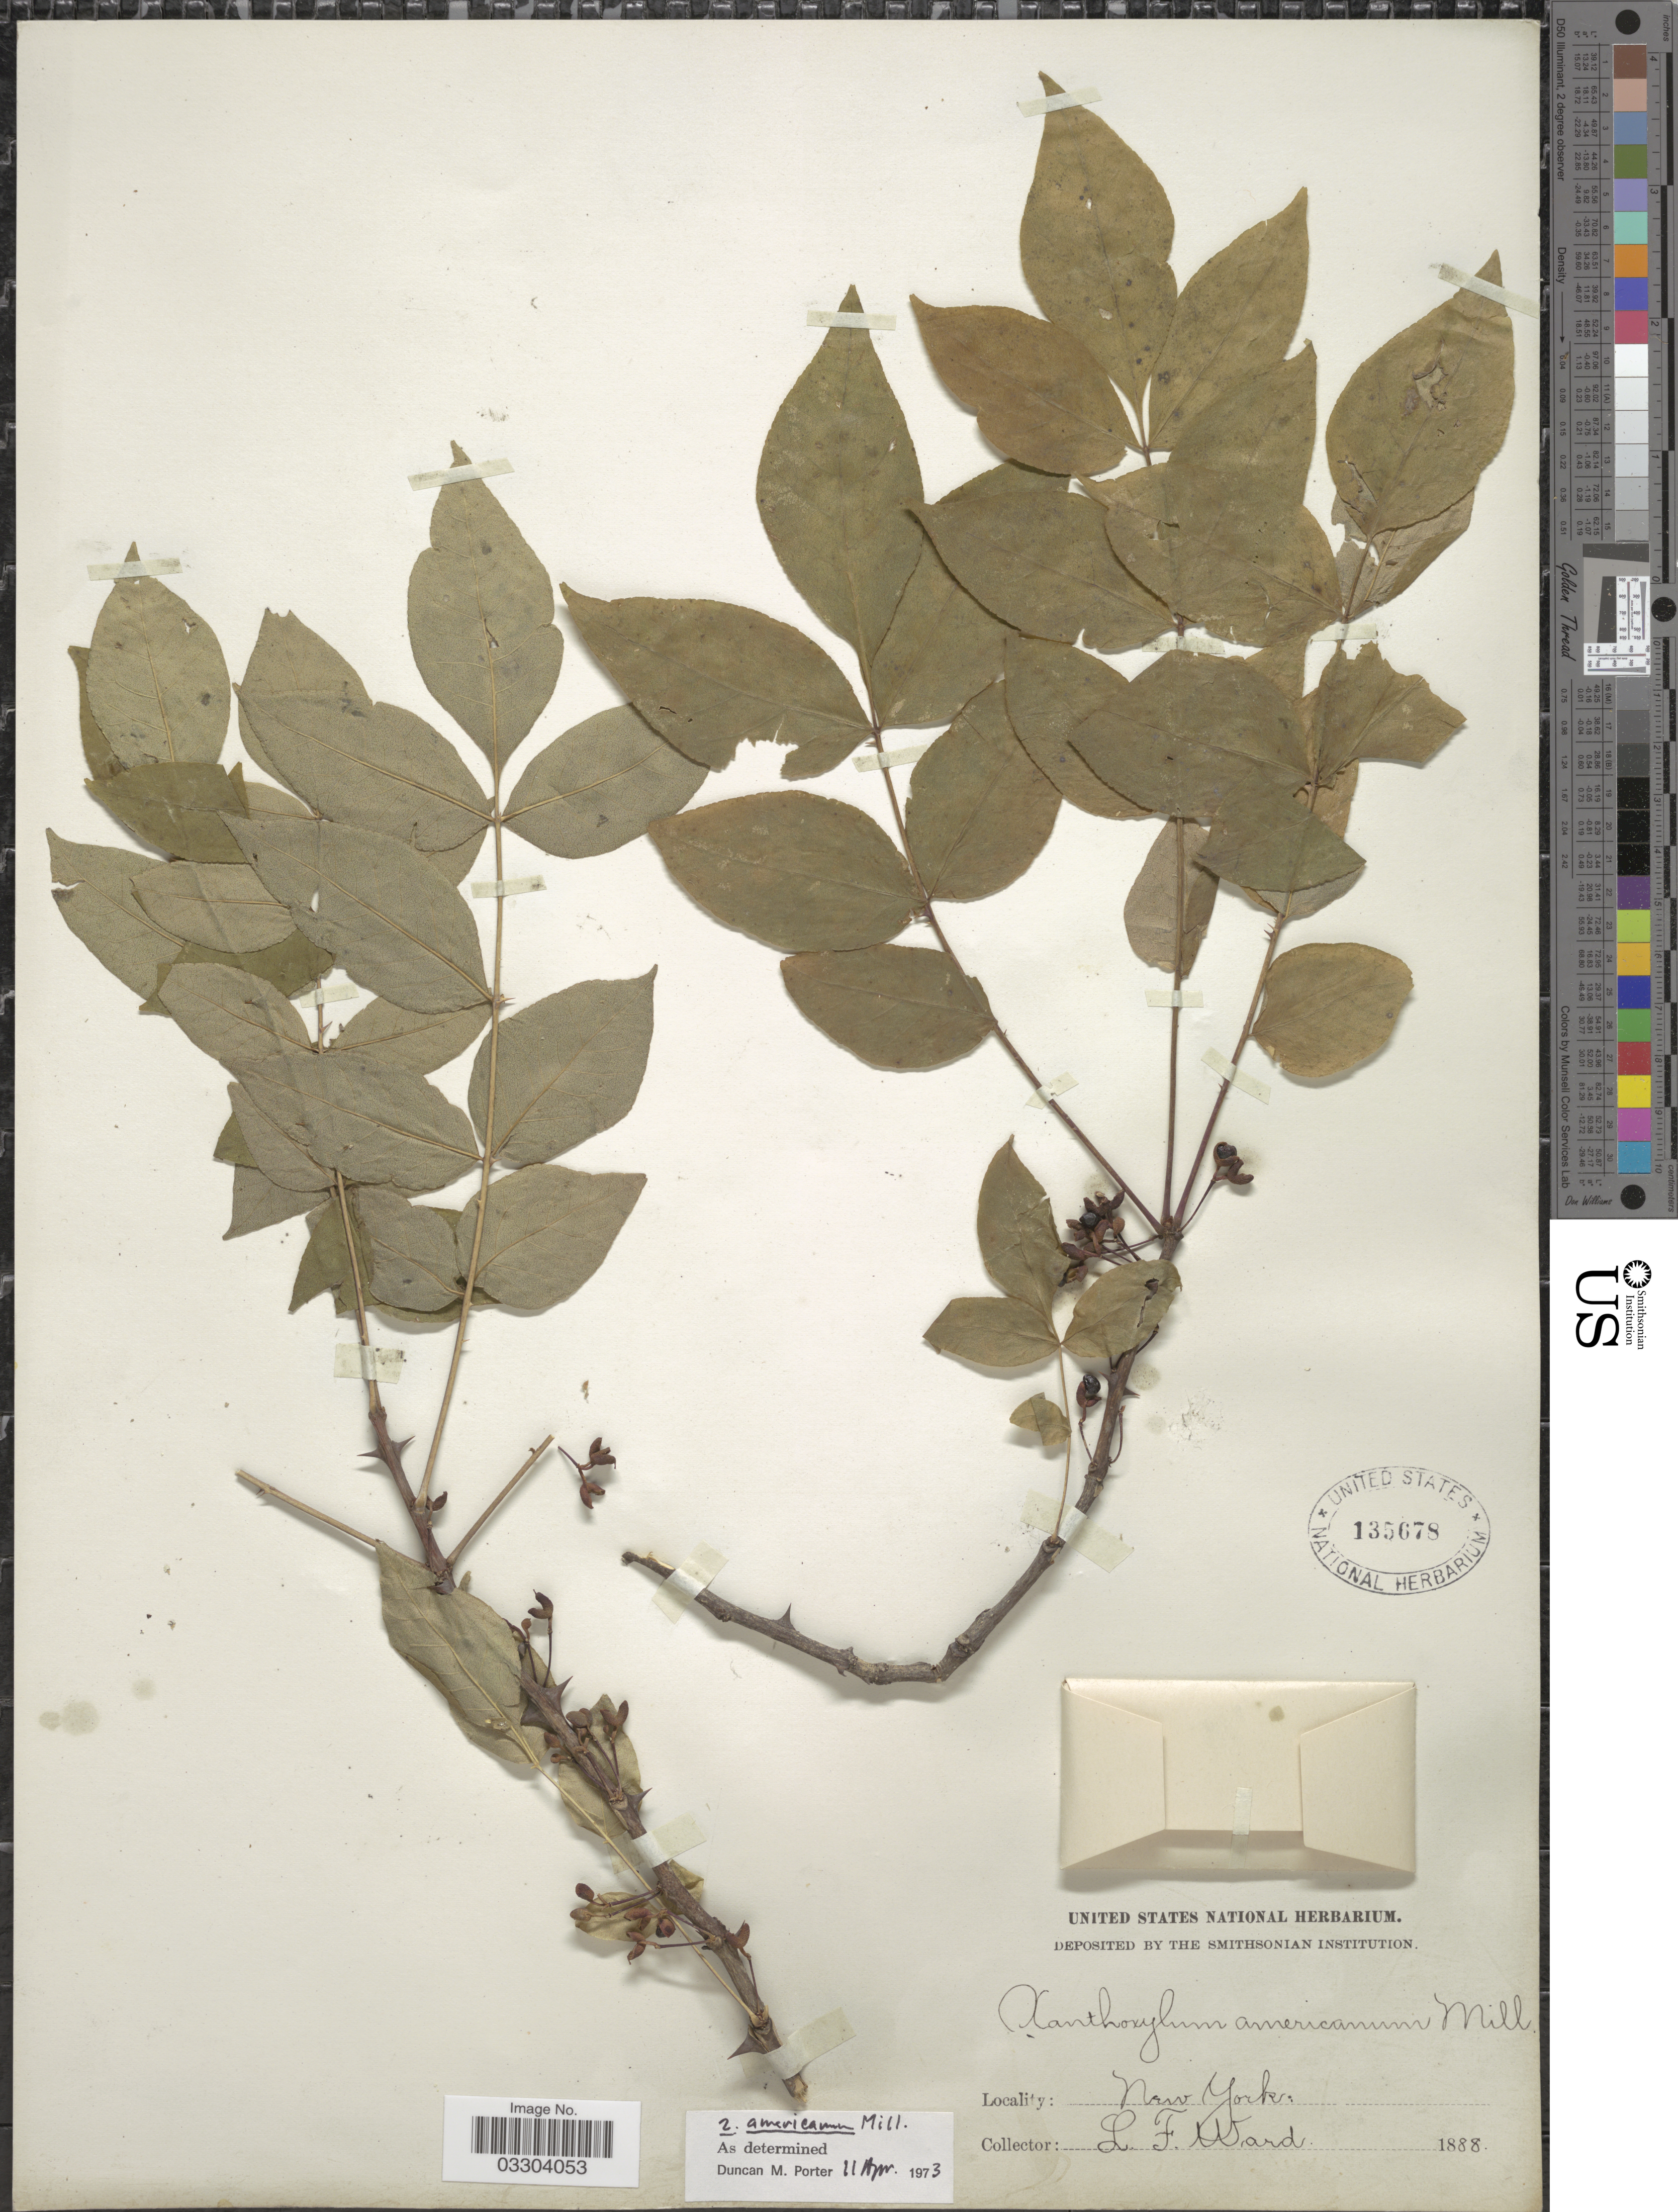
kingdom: Plantae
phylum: Tracheophyta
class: Magnoliopsida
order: Sapindales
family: Rutaceae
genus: Zanthoxylum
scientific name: Zanthoxylum americanum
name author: Mill.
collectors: L. Ward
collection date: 1888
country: United States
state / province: New York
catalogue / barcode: US 135678